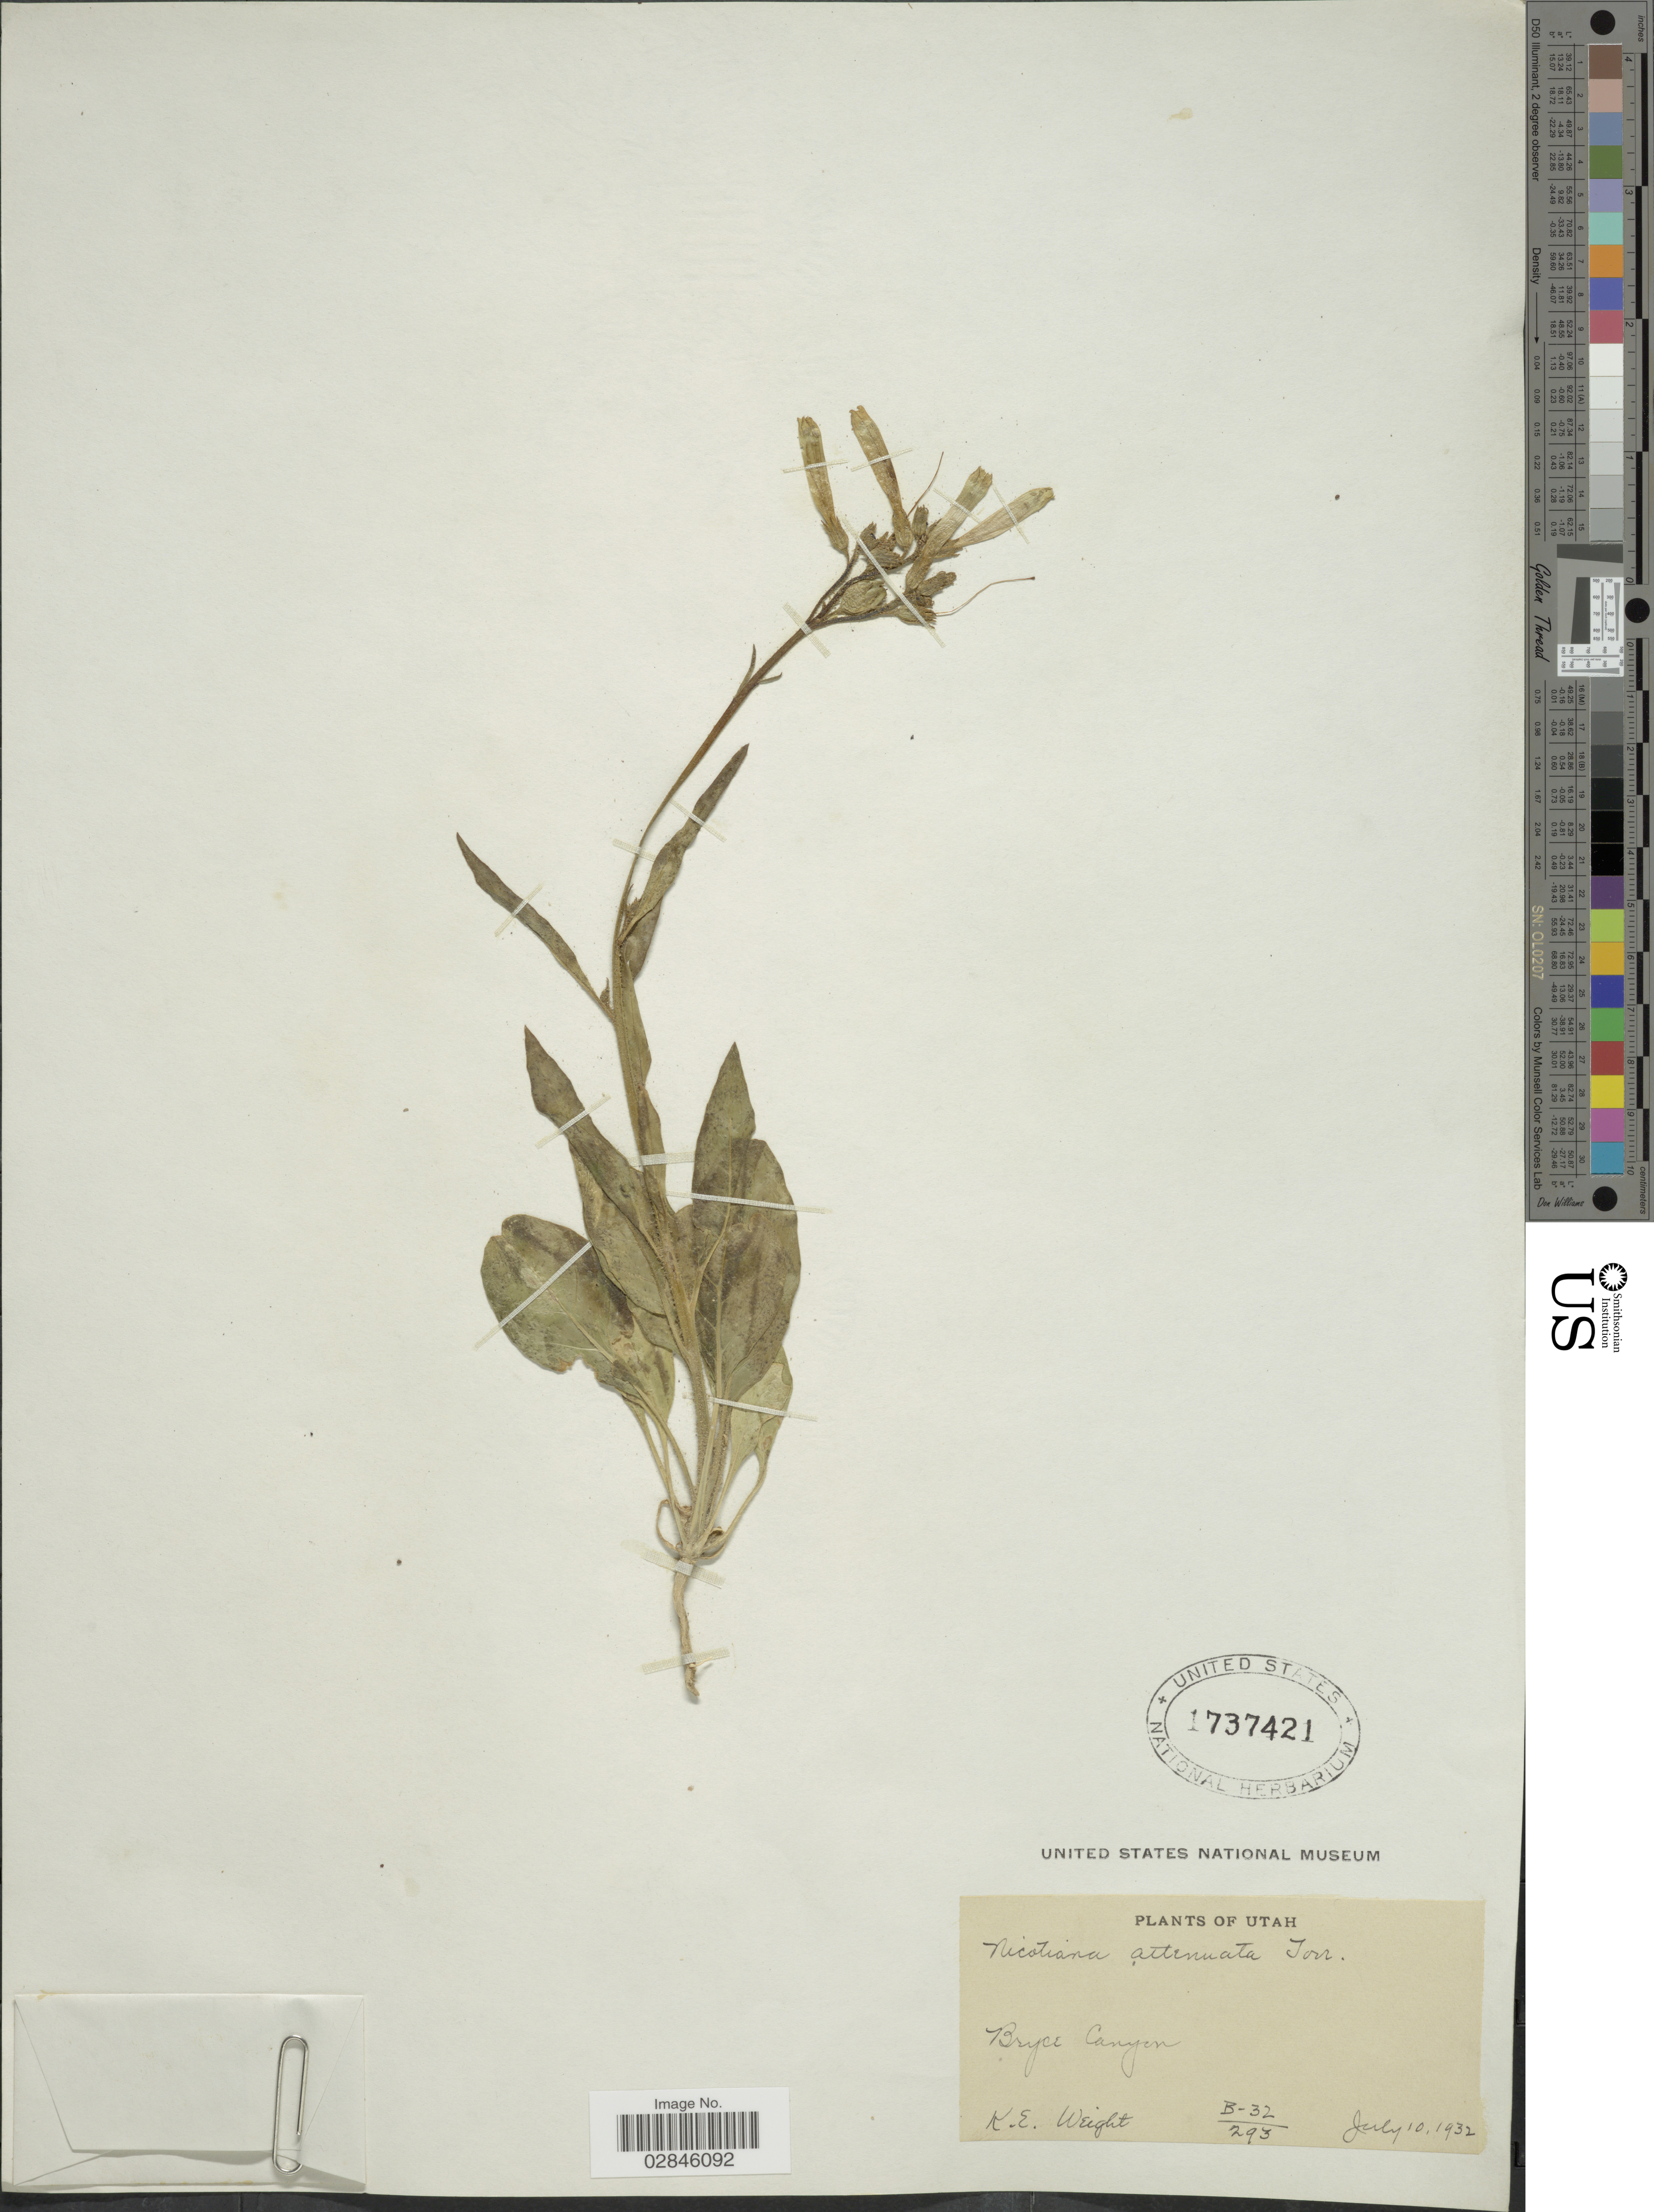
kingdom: Plantae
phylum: Tracheophyta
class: Magnoliopsida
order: Solanales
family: Solanaceae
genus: Nicotiana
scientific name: Nicotiana attenuata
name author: Torr. ex S. Watson in C. King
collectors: K. Weight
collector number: B-32/293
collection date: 1932-07-10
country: United States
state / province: Utah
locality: Bryce Canyon.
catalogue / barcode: US 1737421